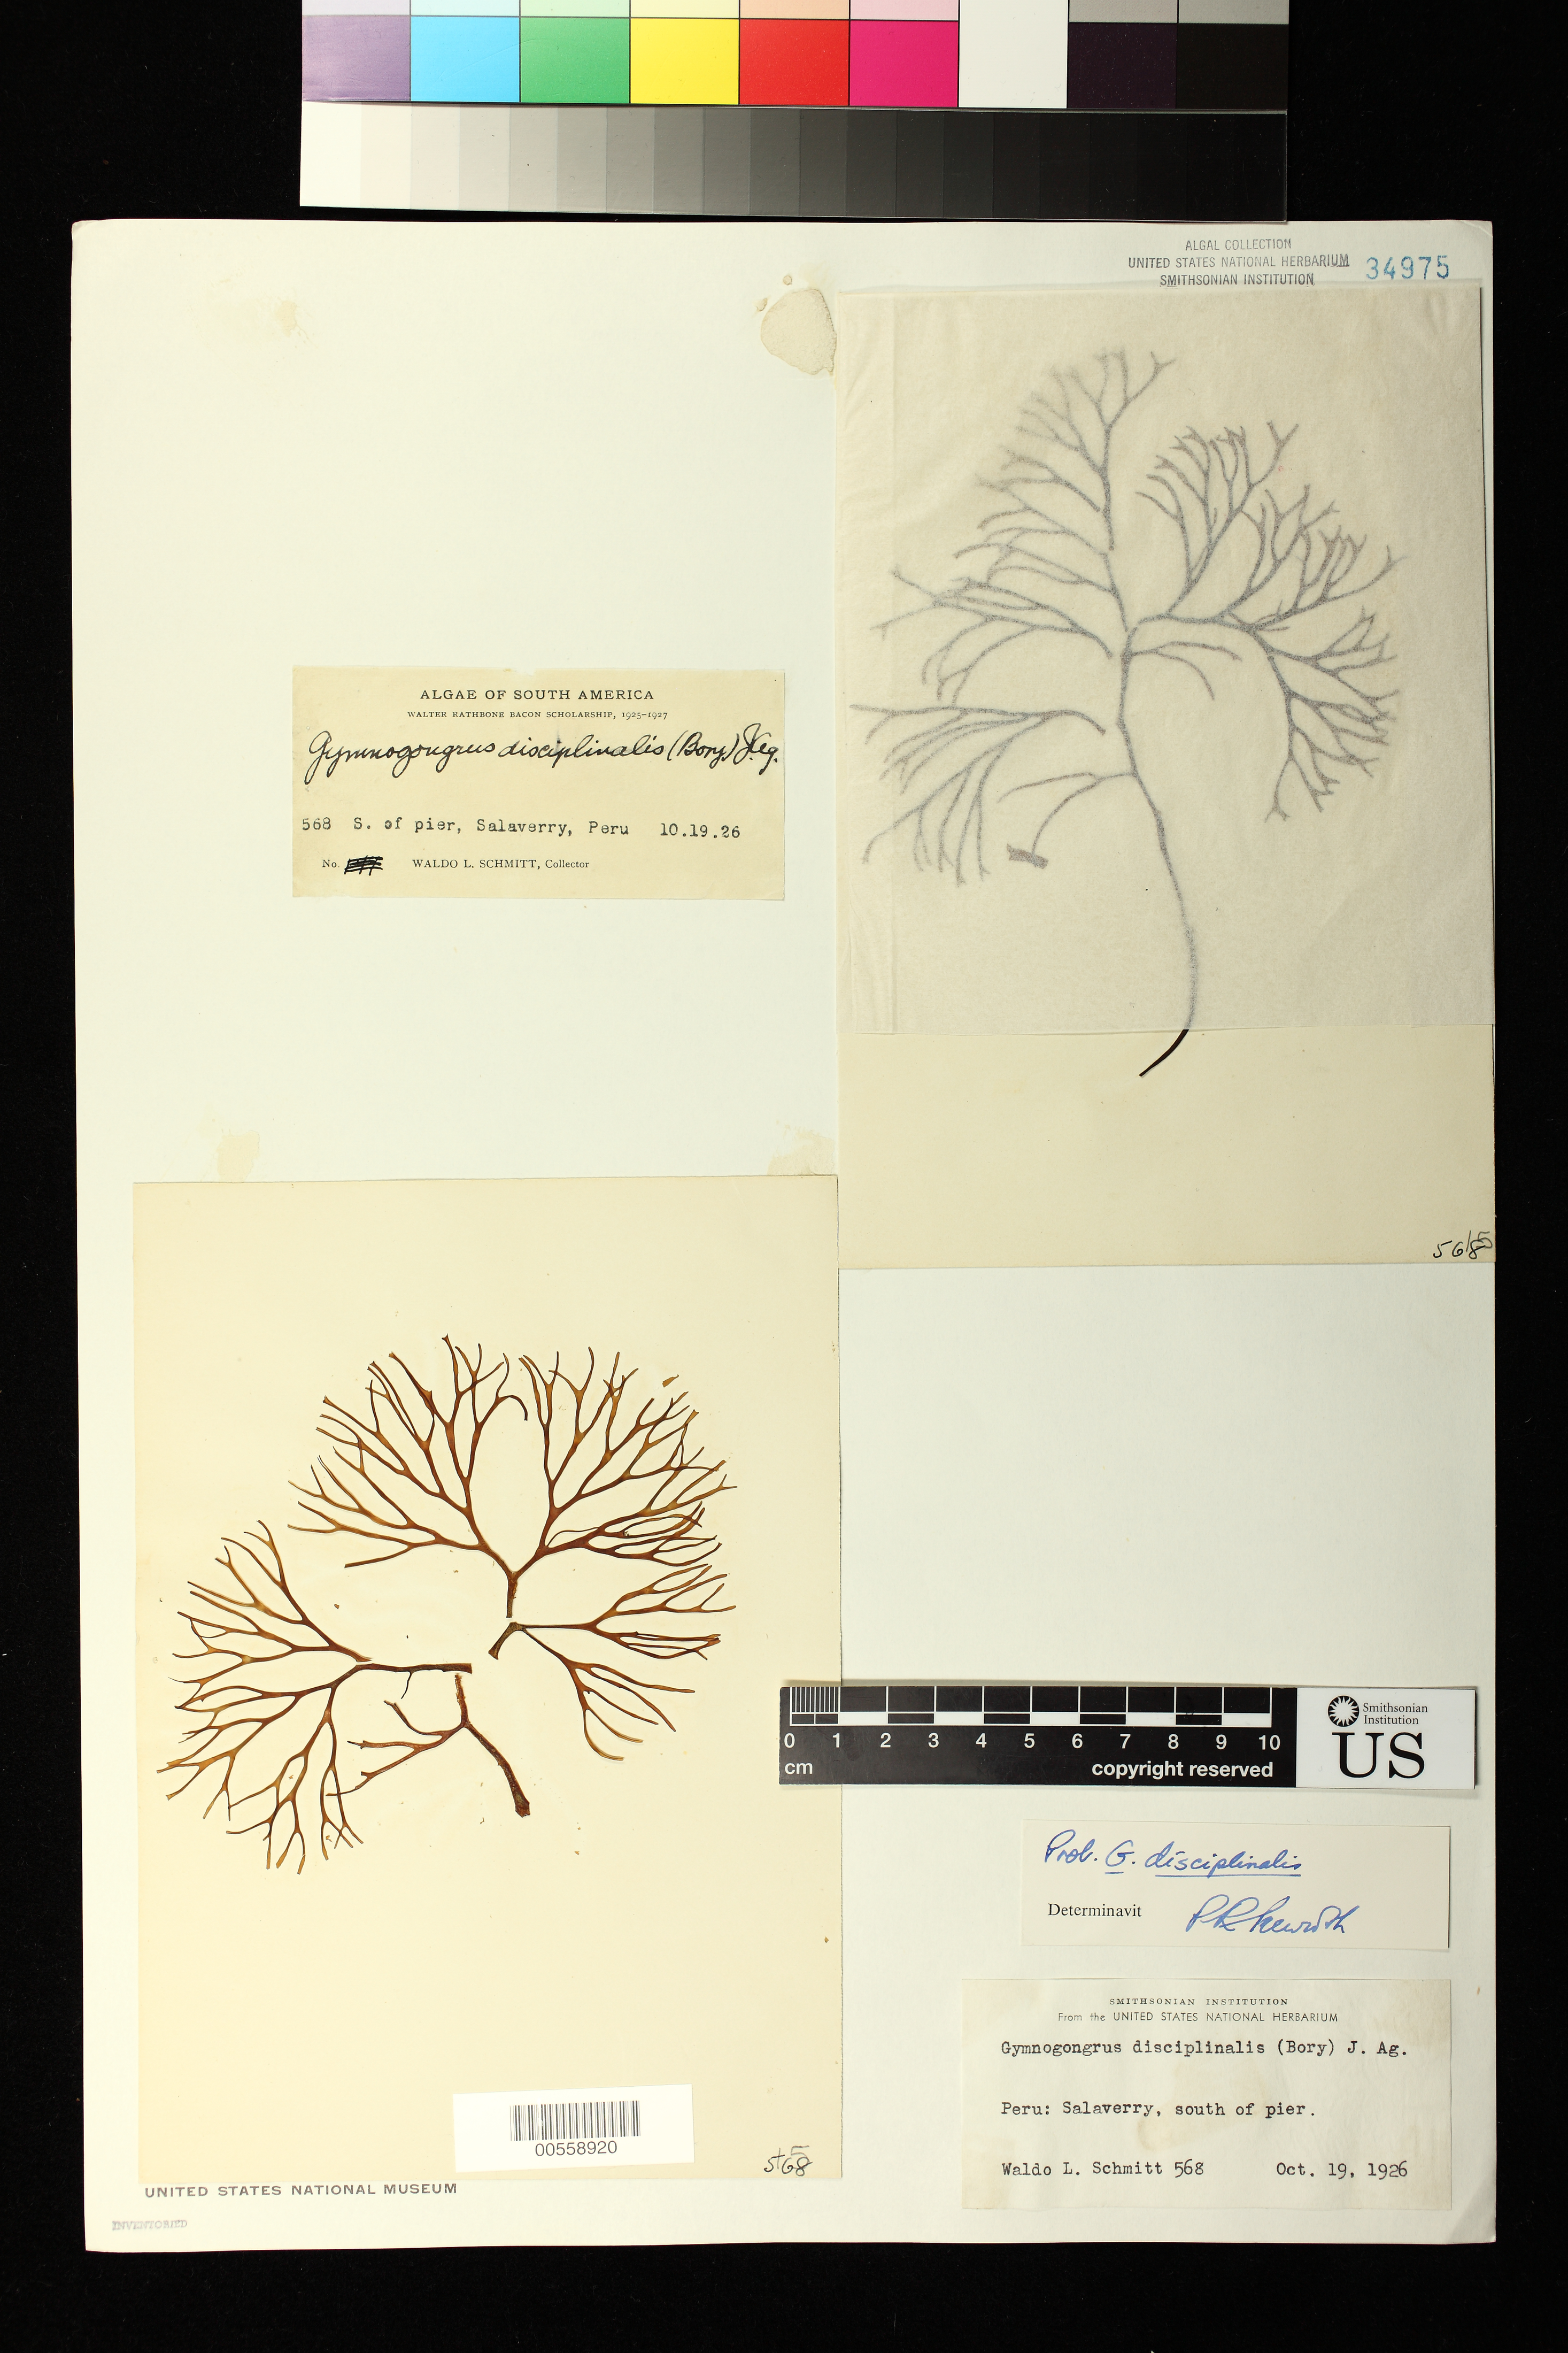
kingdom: Plantae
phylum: Rhodophyta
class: Florideophyceae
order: Gigartinales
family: Phyllophoraceae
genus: Asterfilopsis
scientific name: Asterfilopsis disciplinalis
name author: (Bory) M.S.Calderon & S.M. Boo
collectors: W. L. Schmitt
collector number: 568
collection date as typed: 19 Oct 1926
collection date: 1926-10-19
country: Peru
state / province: La Libertad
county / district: Trujillo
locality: Salaverry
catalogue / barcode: US 34975